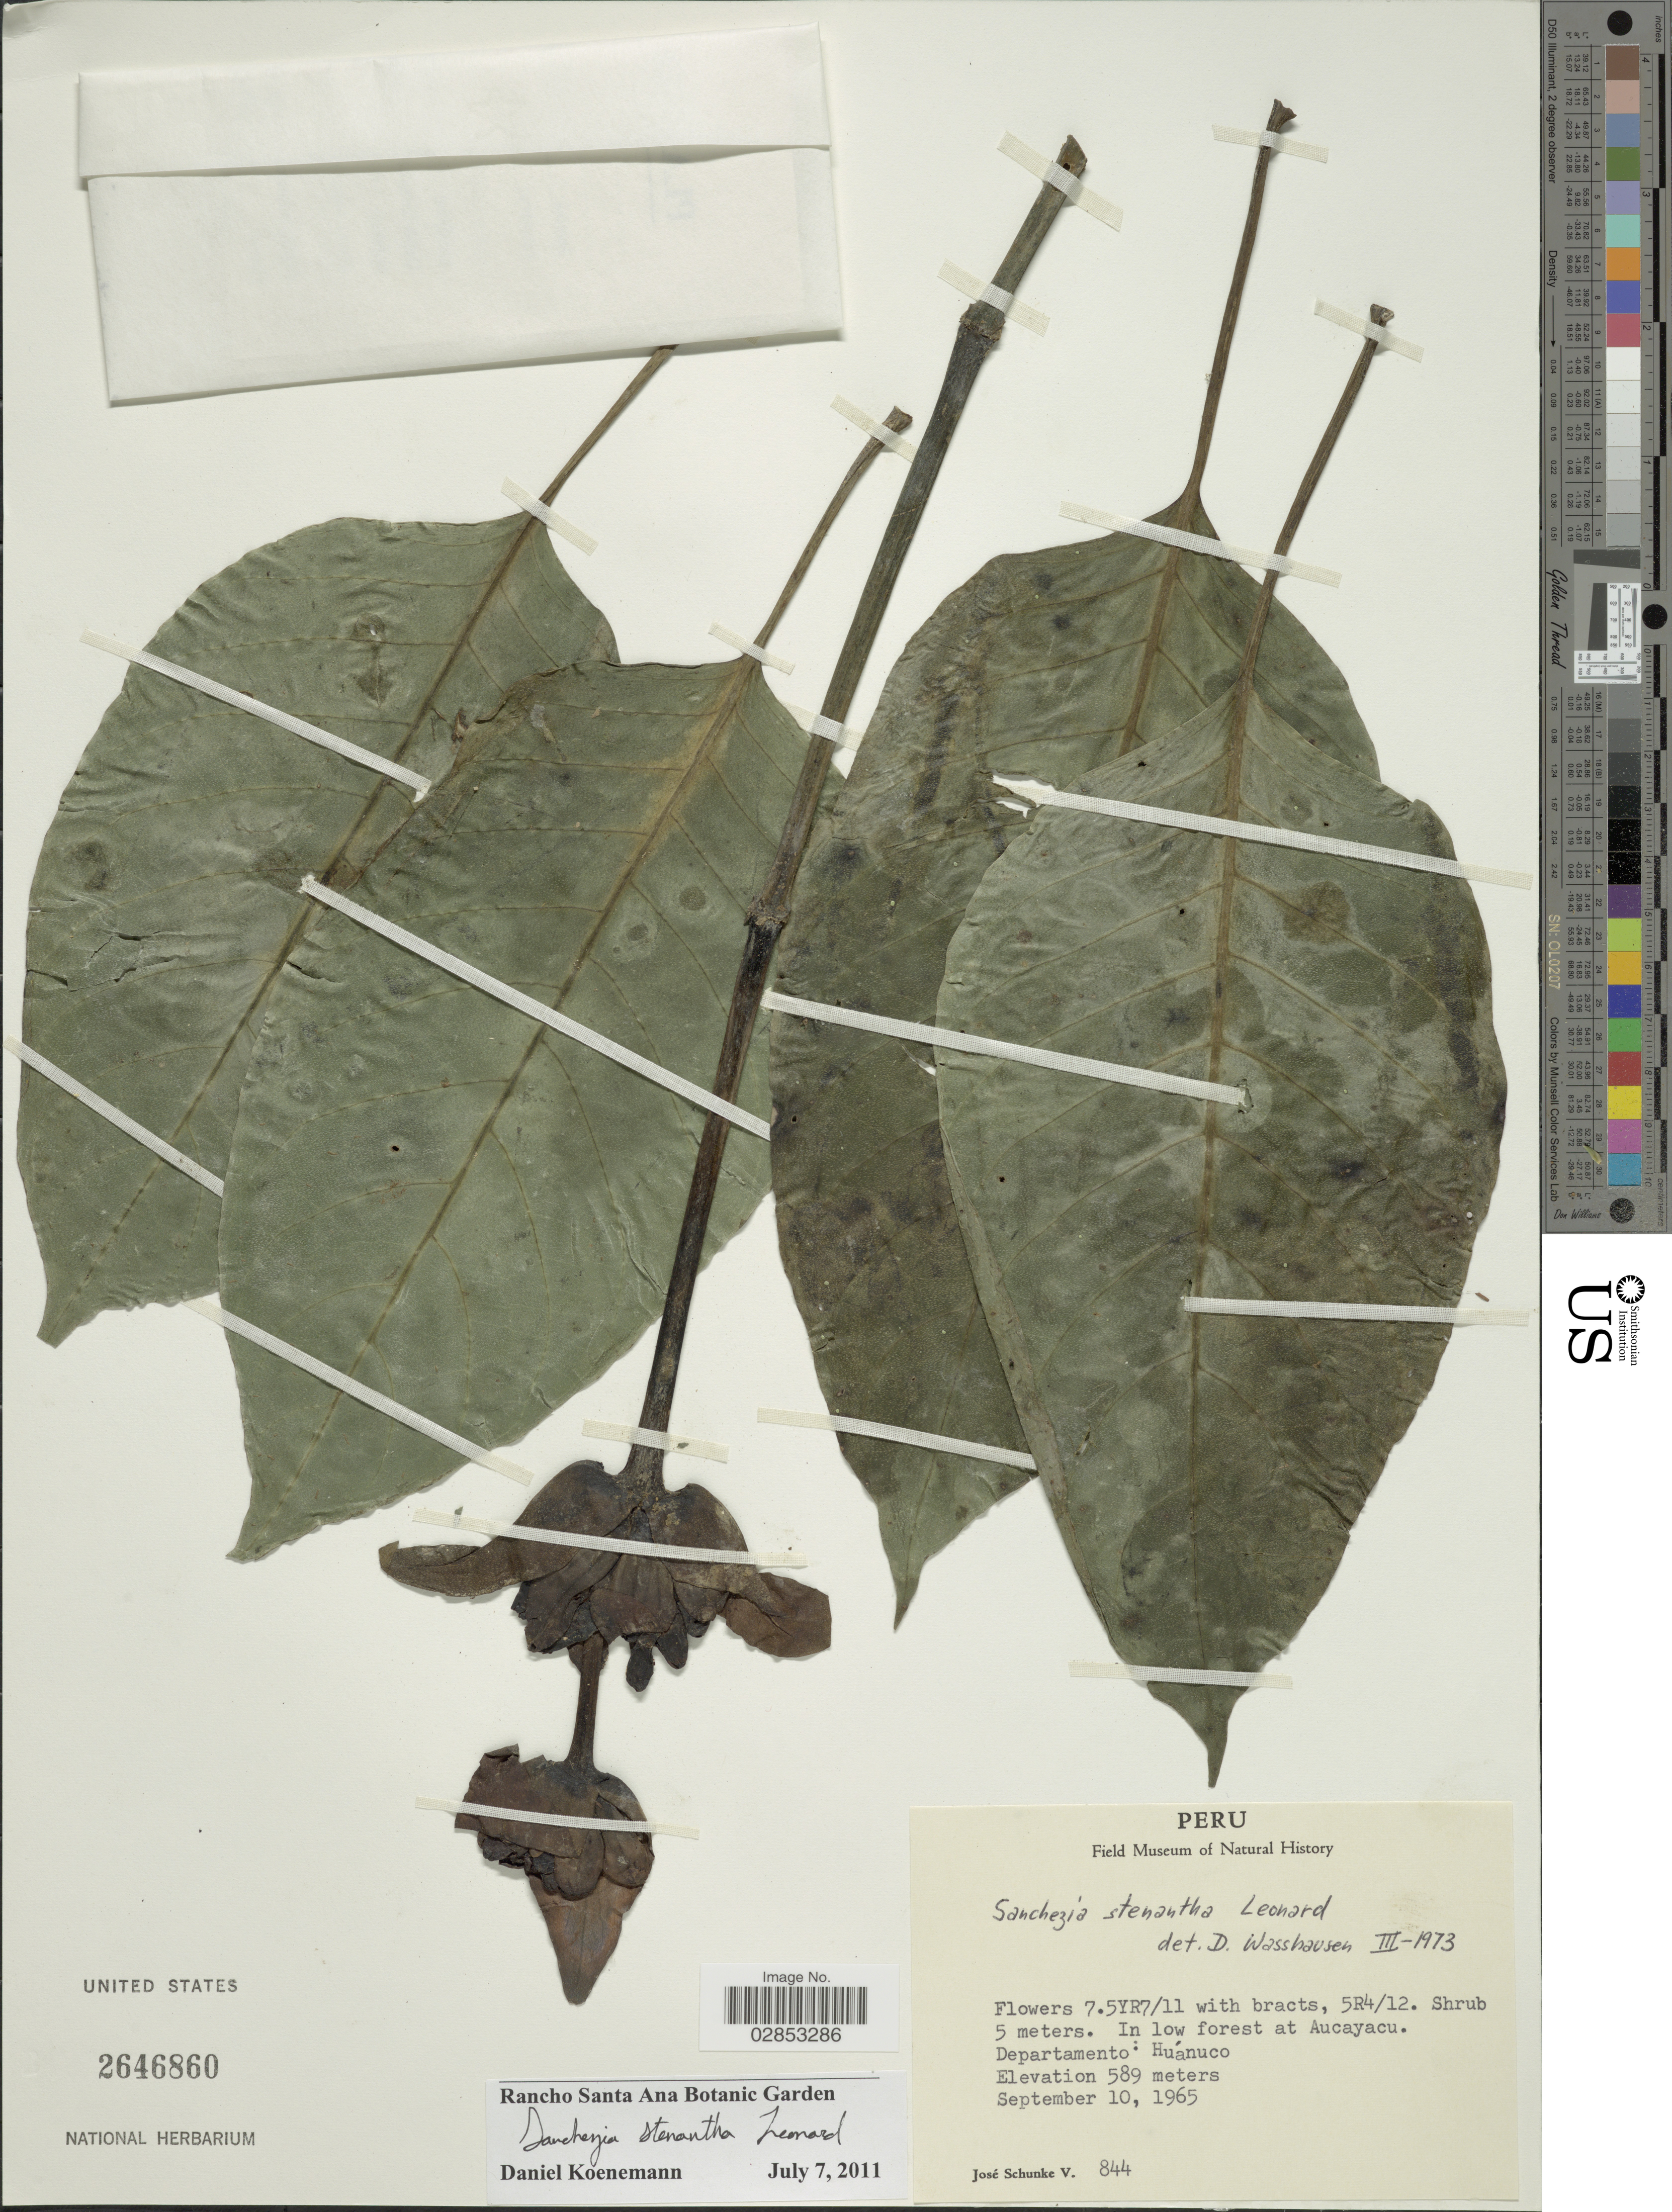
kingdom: Plantae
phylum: Tracheophyta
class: Magnoliopsida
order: Lamiales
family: Acanthaceae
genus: Sanchezia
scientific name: Sanchezia ovata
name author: Ruiz & Pav.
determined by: Azevedo, Igor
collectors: J. Schunke Vigo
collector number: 844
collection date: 1965-09-10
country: Peru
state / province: Huánuco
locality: Departamento: Huánuco, In low forest at Aucayacu.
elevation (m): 589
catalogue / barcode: US 2646860